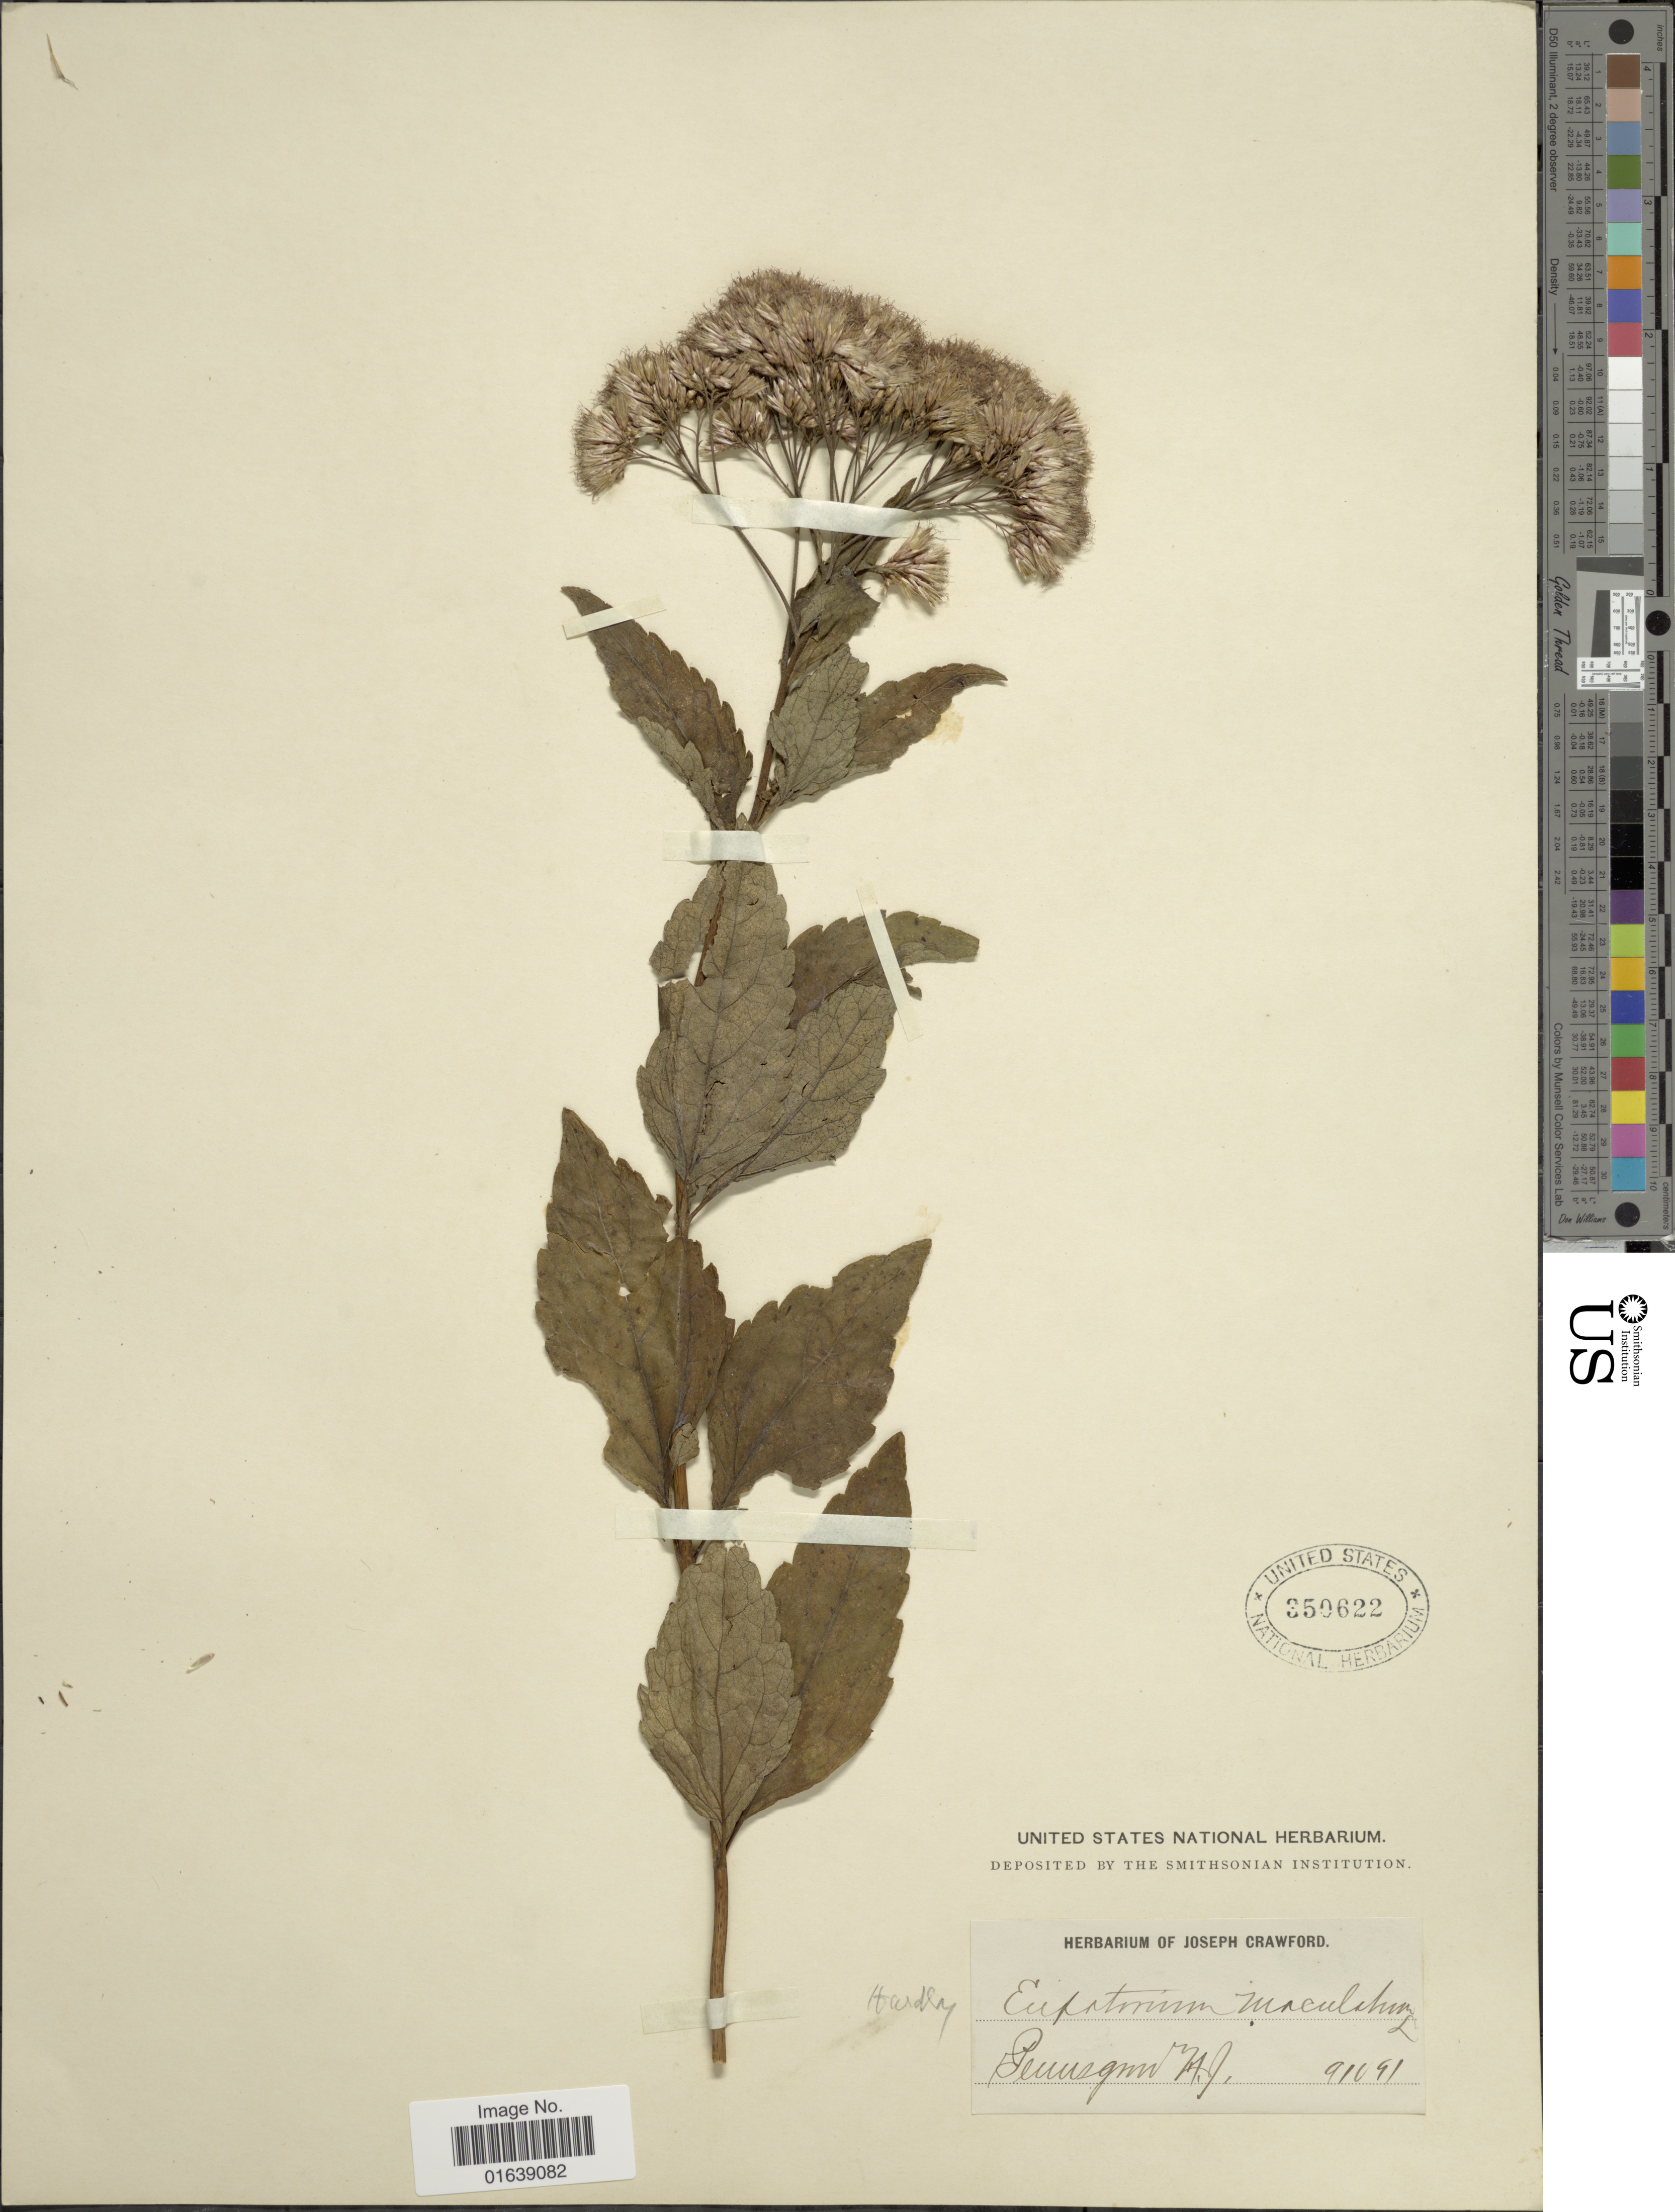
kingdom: Plantae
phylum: Tracheophyta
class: Magnoliopsida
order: Asterales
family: Asteraceae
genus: Eupatorium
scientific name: Eupatorium dubium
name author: Willd. ex Poir.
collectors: ex herb. Joseph Crawford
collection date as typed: Transcribed d/m/y: /9/9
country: United States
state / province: New Jersey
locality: Penningman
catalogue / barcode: US 350622